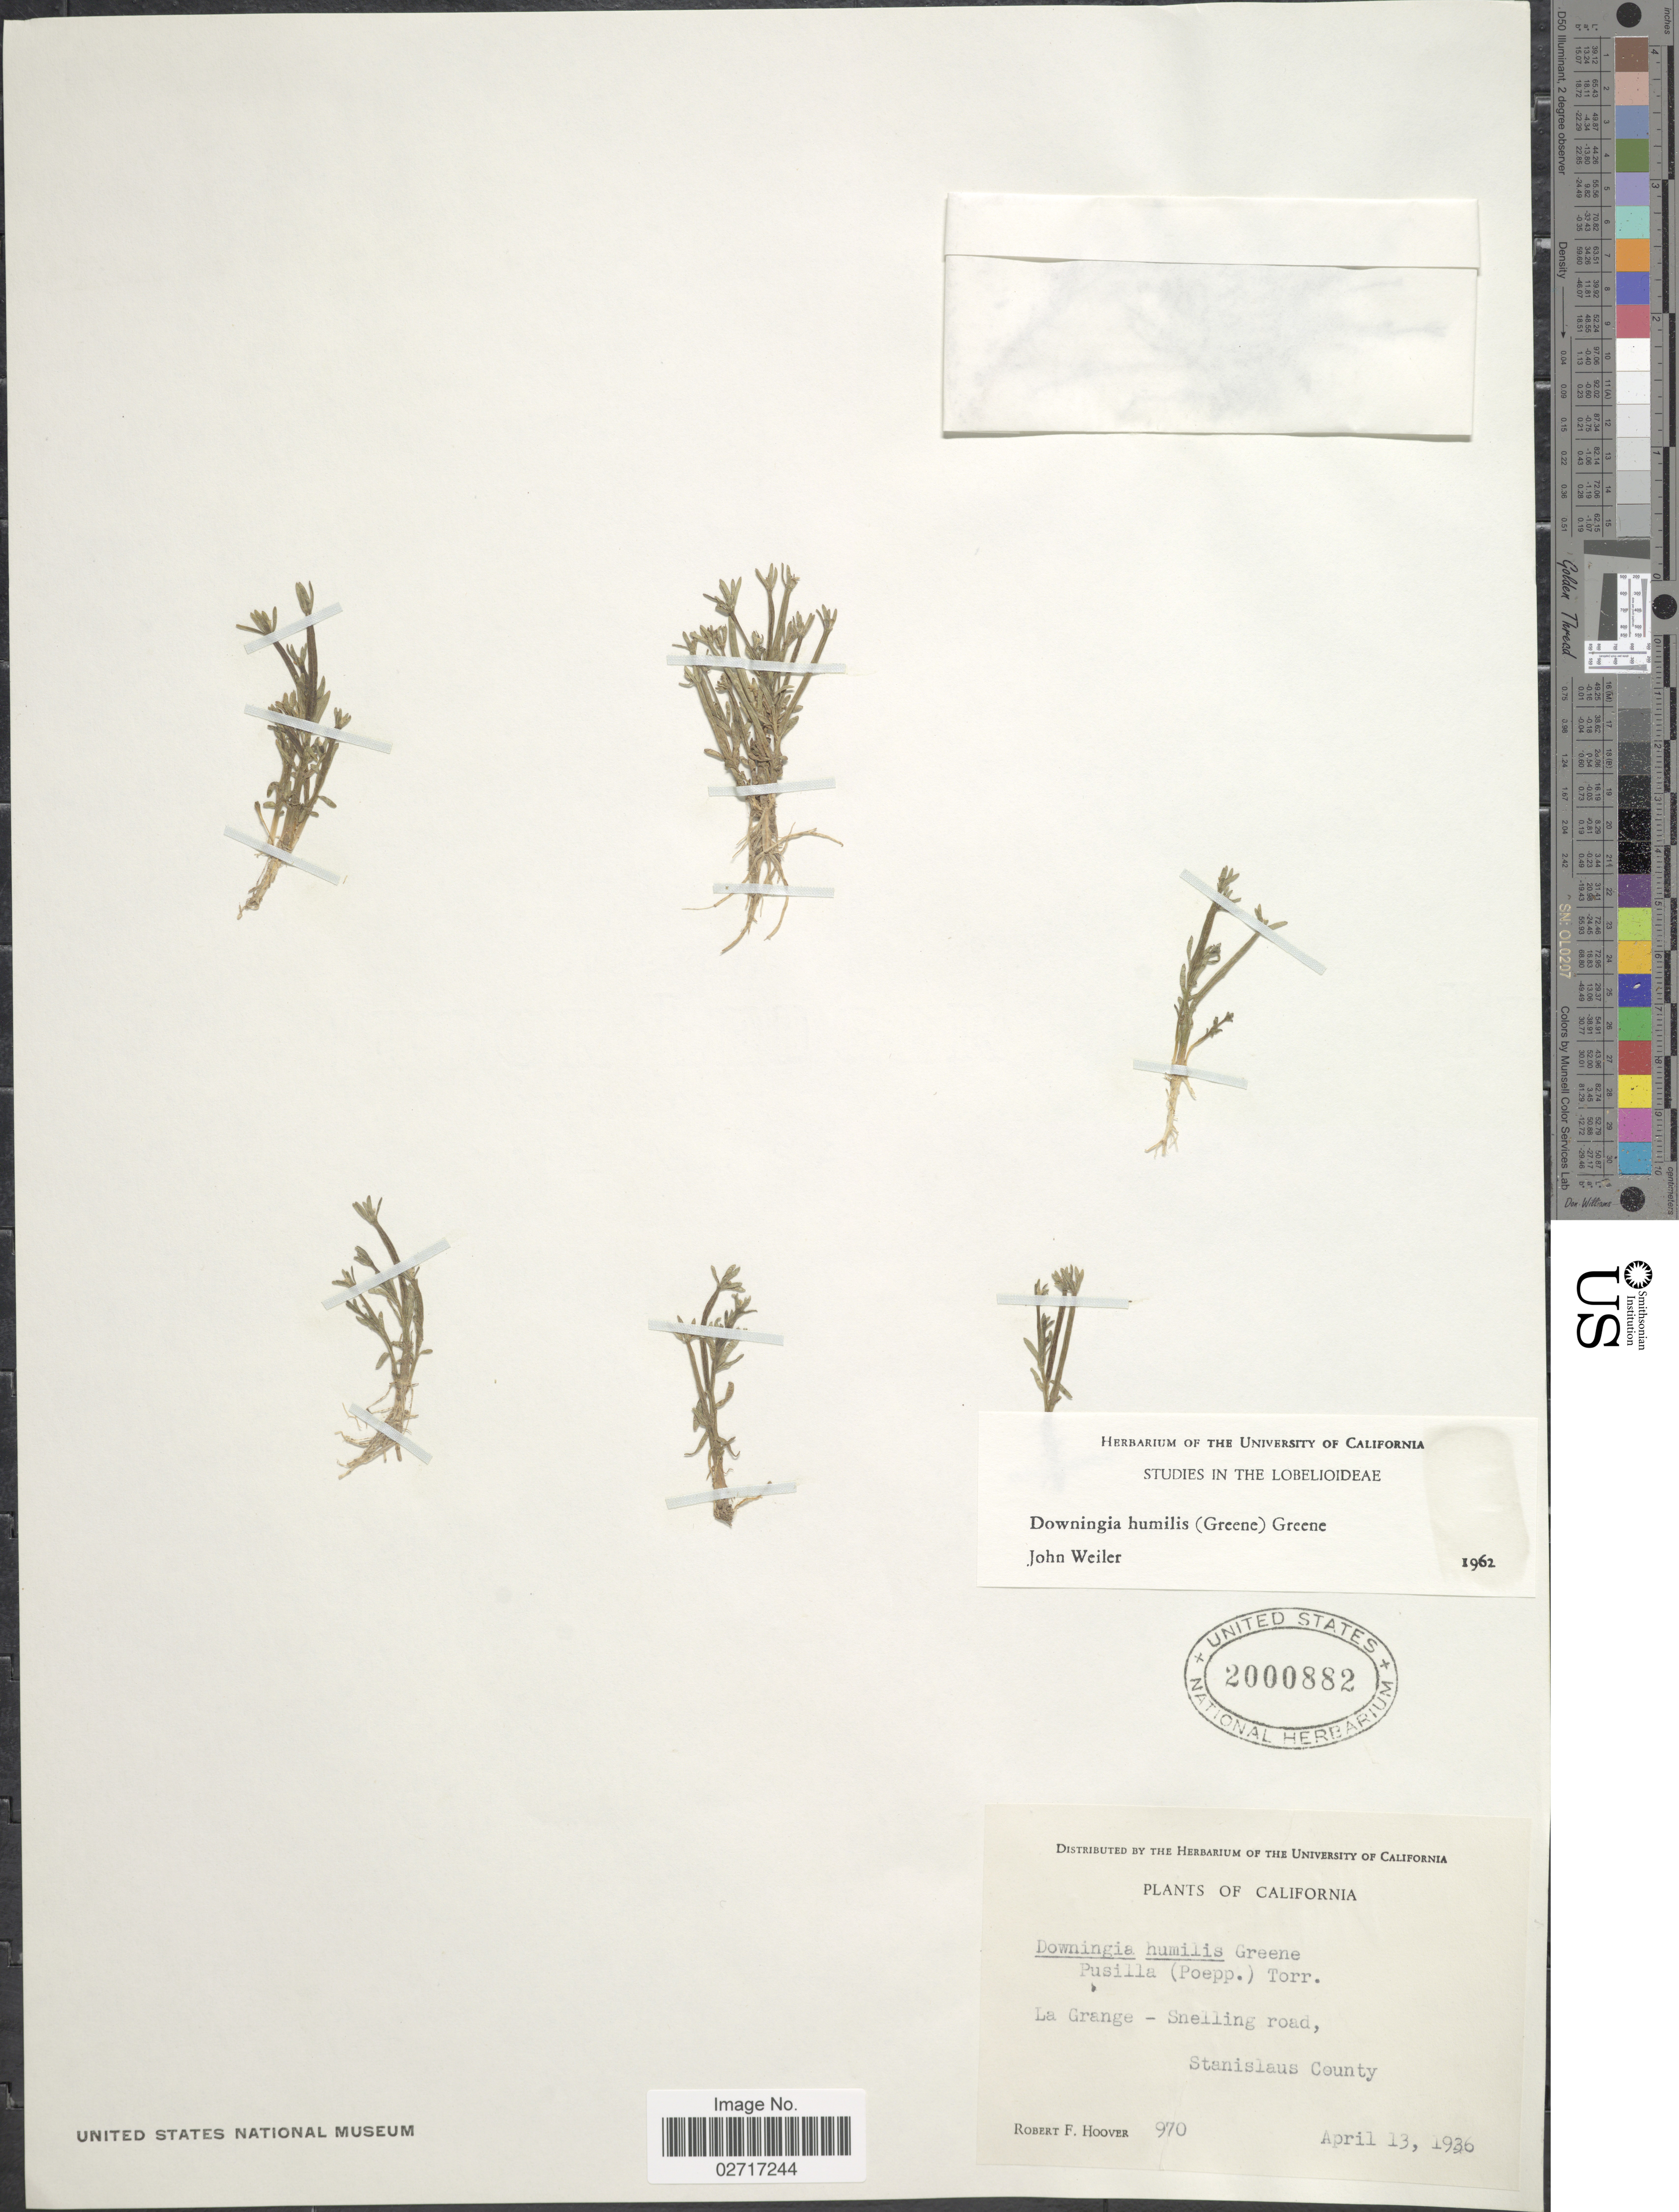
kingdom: Plantae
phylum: Tracheophyta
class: Magnoliopsida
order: Asterales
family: Campanulaceae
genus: Downingia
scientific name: Downingia humilis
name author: (S.W. Greene) Rattan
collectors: R. F. Hoover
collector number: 970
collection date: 1936-04-13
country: United States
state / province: California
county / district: Stanislaus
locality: La Grange - Snelling road, Stanislaus County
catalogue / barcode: US 2000882